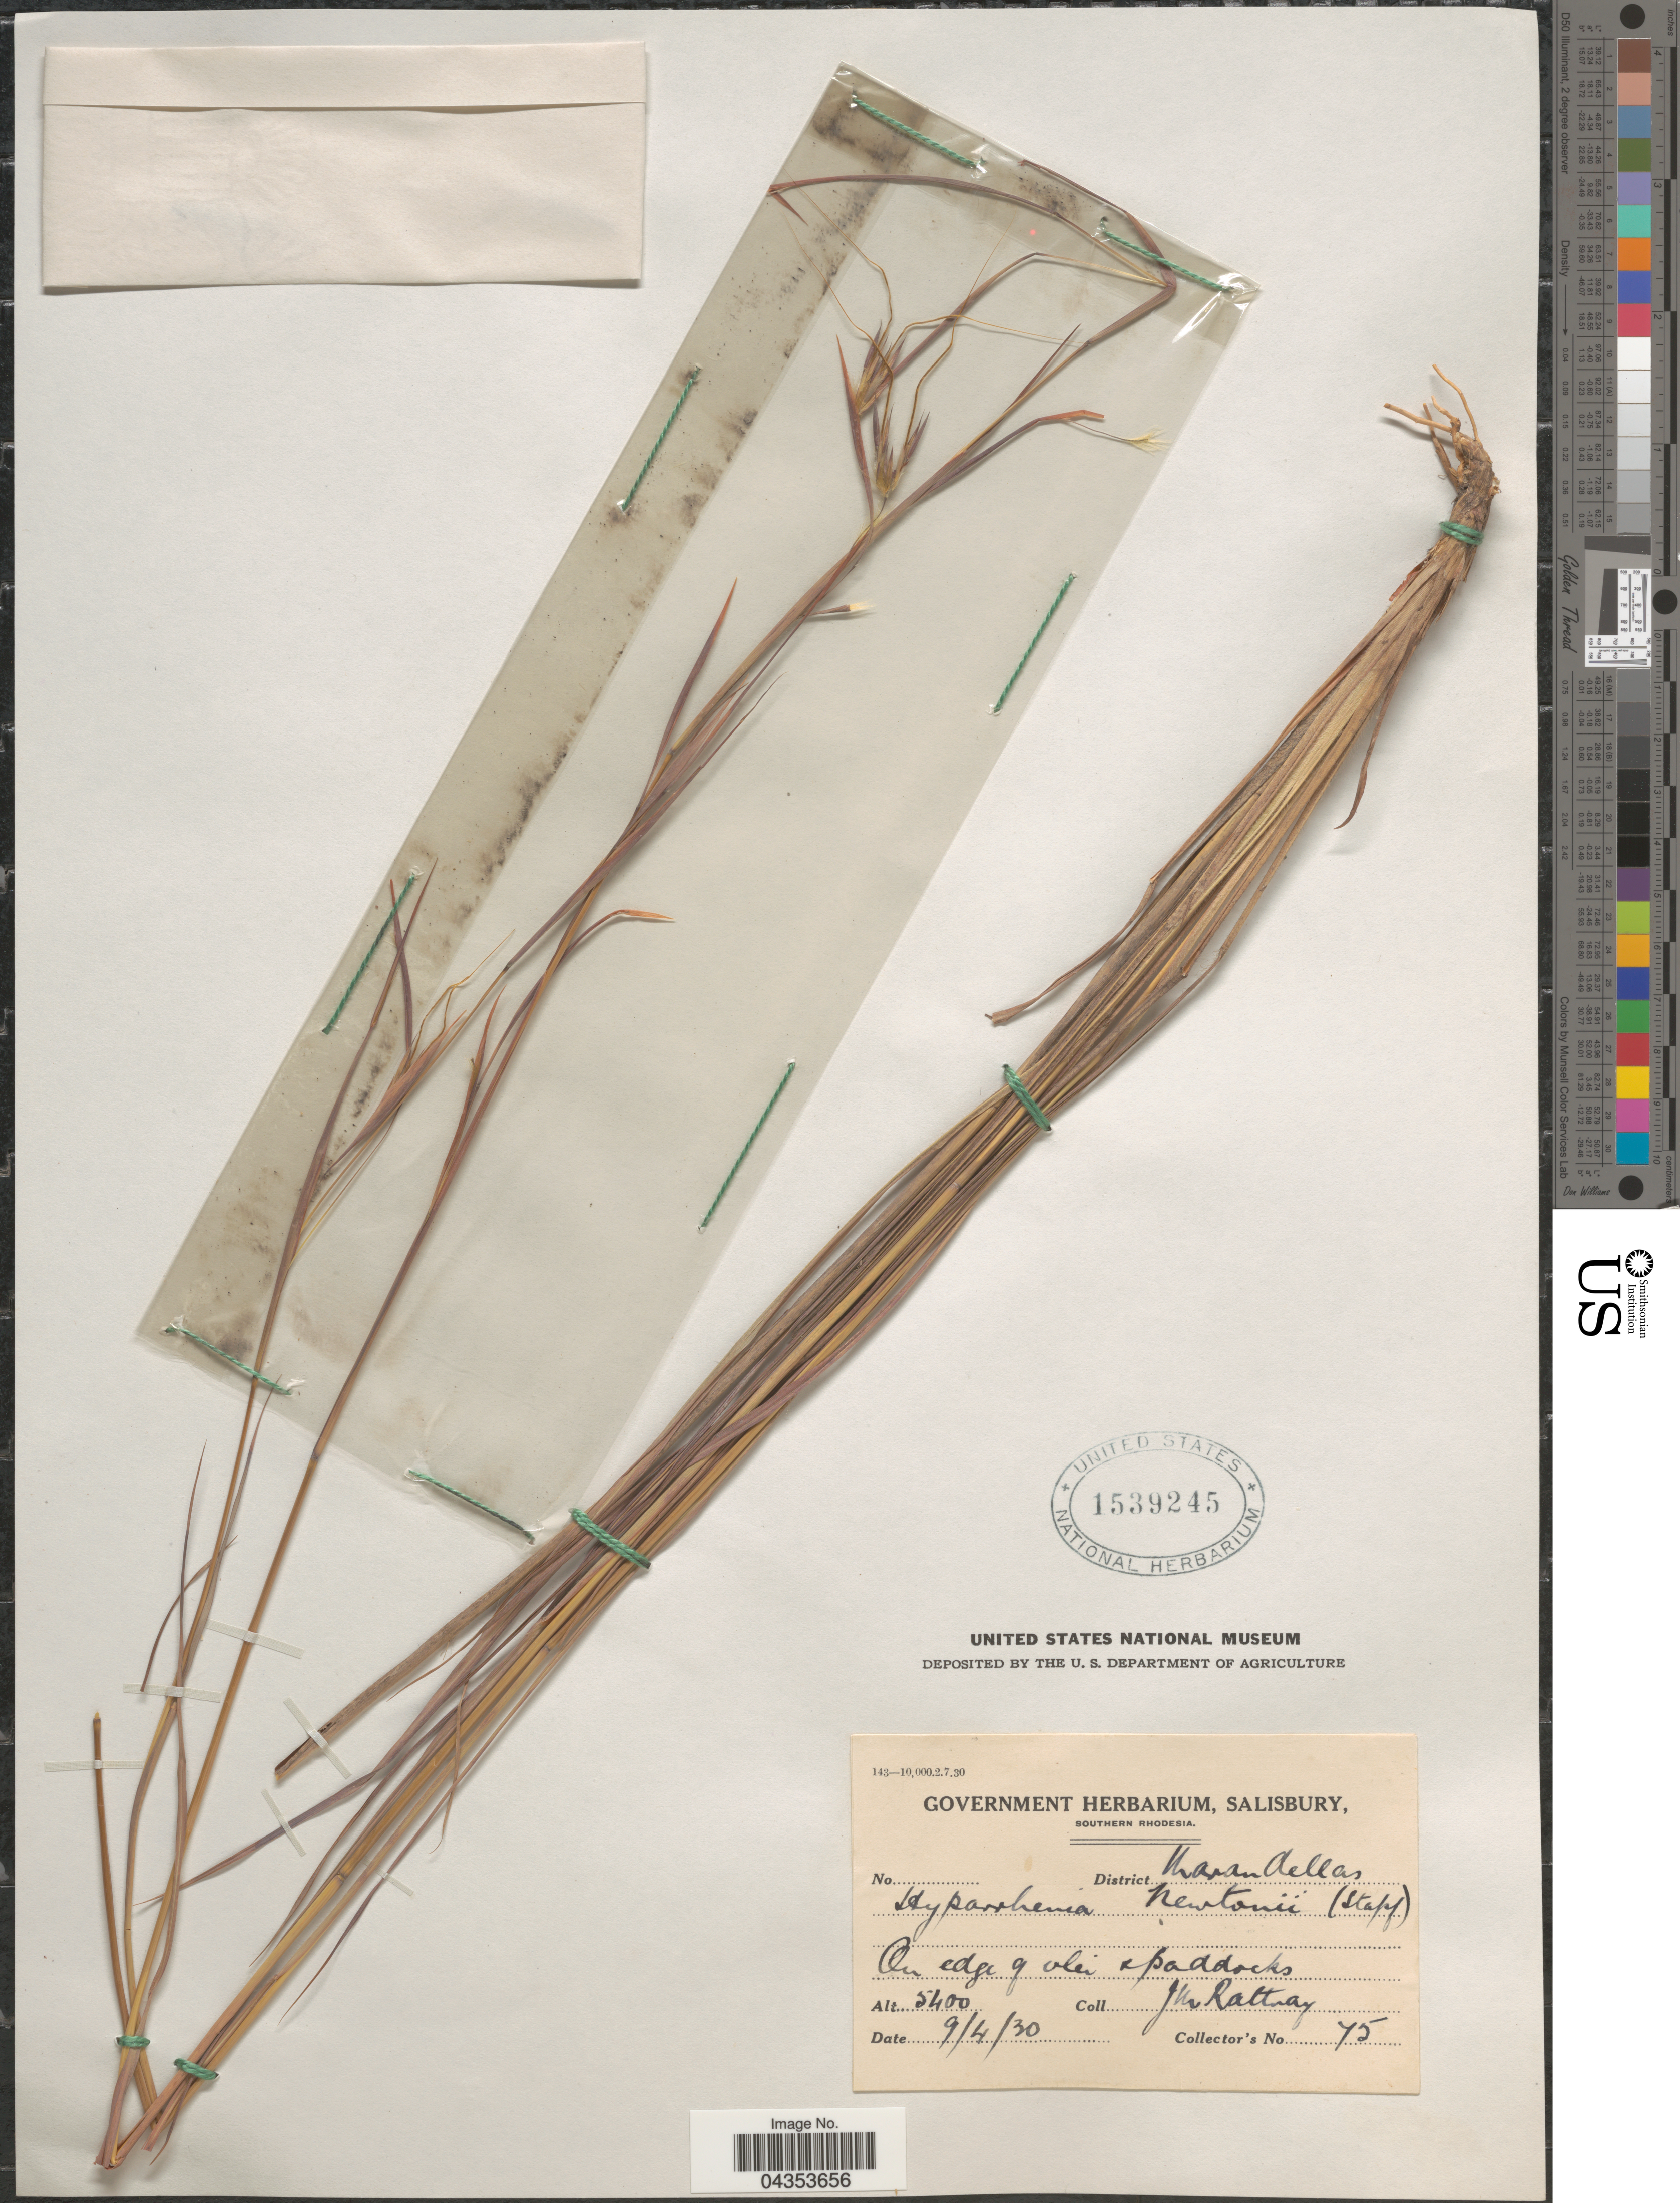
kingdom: Plantae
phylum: Tracheophyta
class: Liliopsida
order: Poales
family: Poaceae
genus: Hyparrhenia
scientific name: Hyparrhenia newtonii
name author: (Hack.) Staf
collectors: J. Rattray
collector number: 75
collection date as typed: Transcribed d/m/y: 9/4/30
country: Zimbabwe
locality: Southern Rhodesia. District Marandellas.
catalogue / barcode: US 1539245